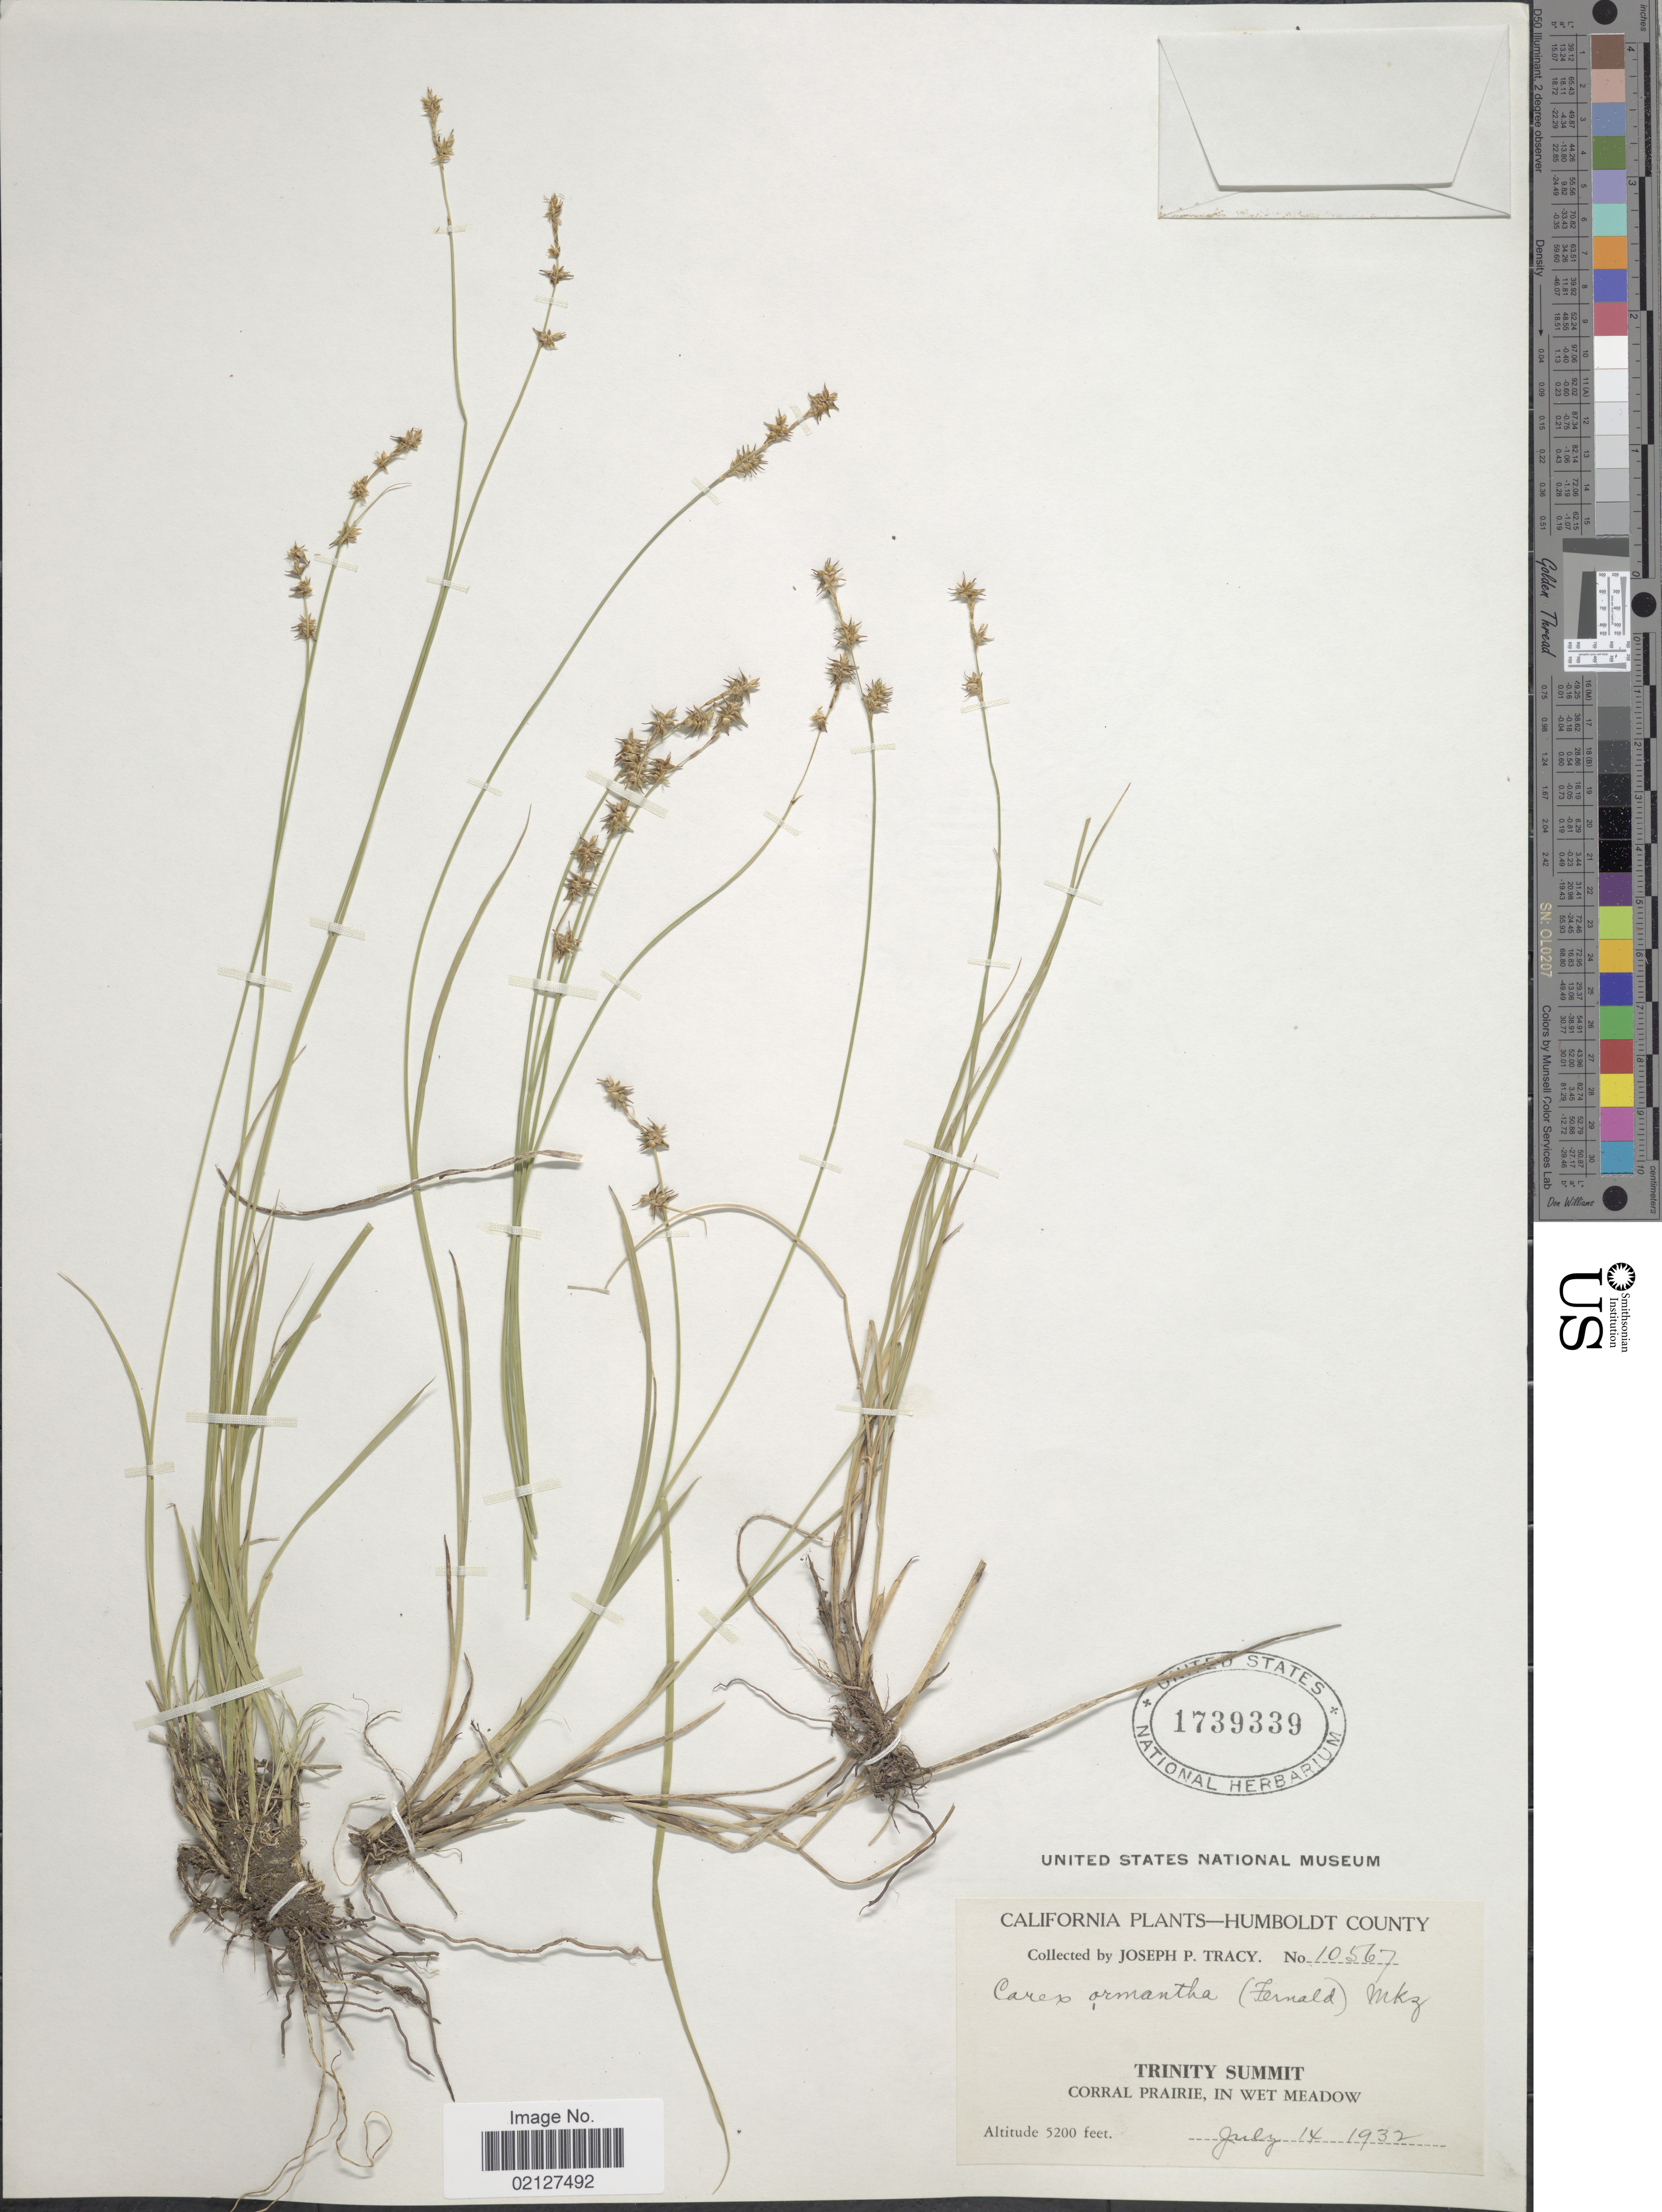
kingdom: Plantae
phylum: Tracheophyta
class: Liliopsida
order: Poales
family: Cyperaceae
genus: Carex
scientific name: Carex echinata subsp. echinata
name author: Murray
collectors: J. Tracy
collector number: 10567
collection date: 1932-07-14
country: United States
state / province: California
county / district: Humboldt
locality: Humboldt County, Trinity Summit, Corral Prairie, in wet meadow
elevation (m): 1585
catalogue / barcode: US 1739339